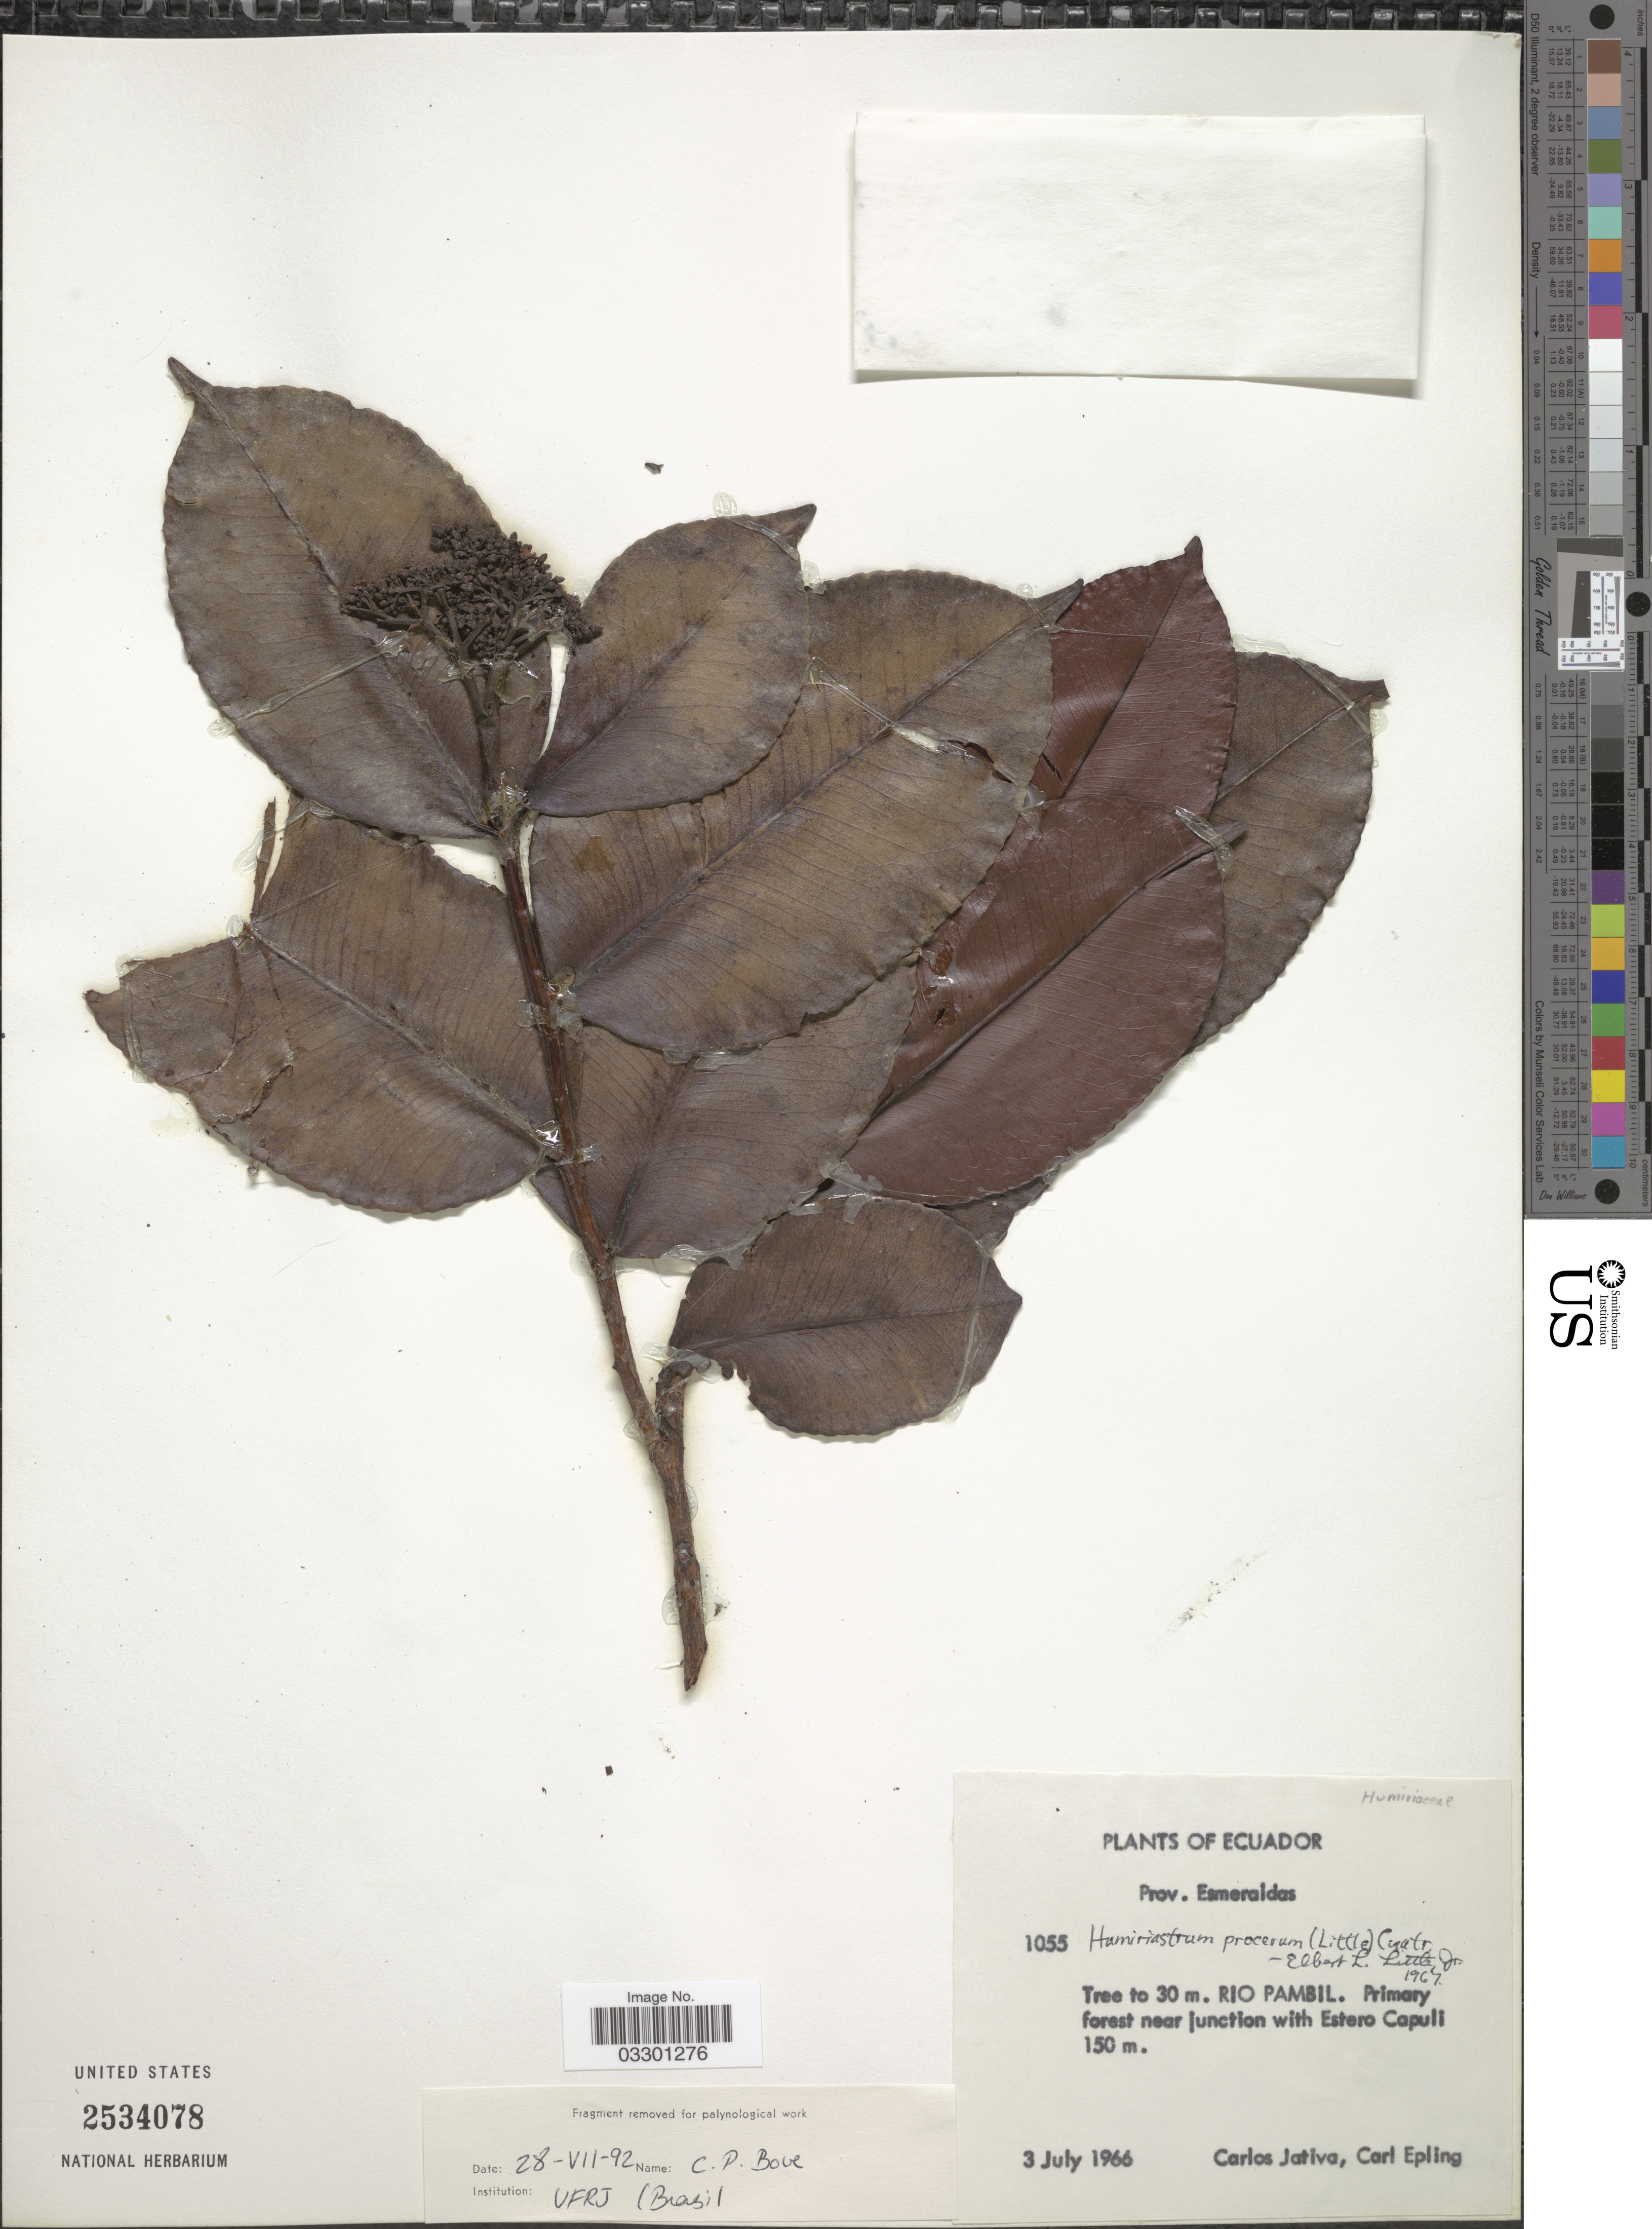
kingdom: Plantae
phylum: Tracheophyta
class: Magnoliopsida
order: Malpighiales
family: Humiriaceae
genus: Humiriastrum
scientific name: Humiriastrum procerum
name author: (Little) Cuatrec.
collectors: C. D. Játiva & C. C. Epling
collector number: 1055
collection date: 1966-07-03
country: Ecuador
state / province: Esmeraldas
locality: Rio Pambil. Primary forest near junction with Estero Capuli.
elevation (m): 150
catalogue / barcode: US 2534078